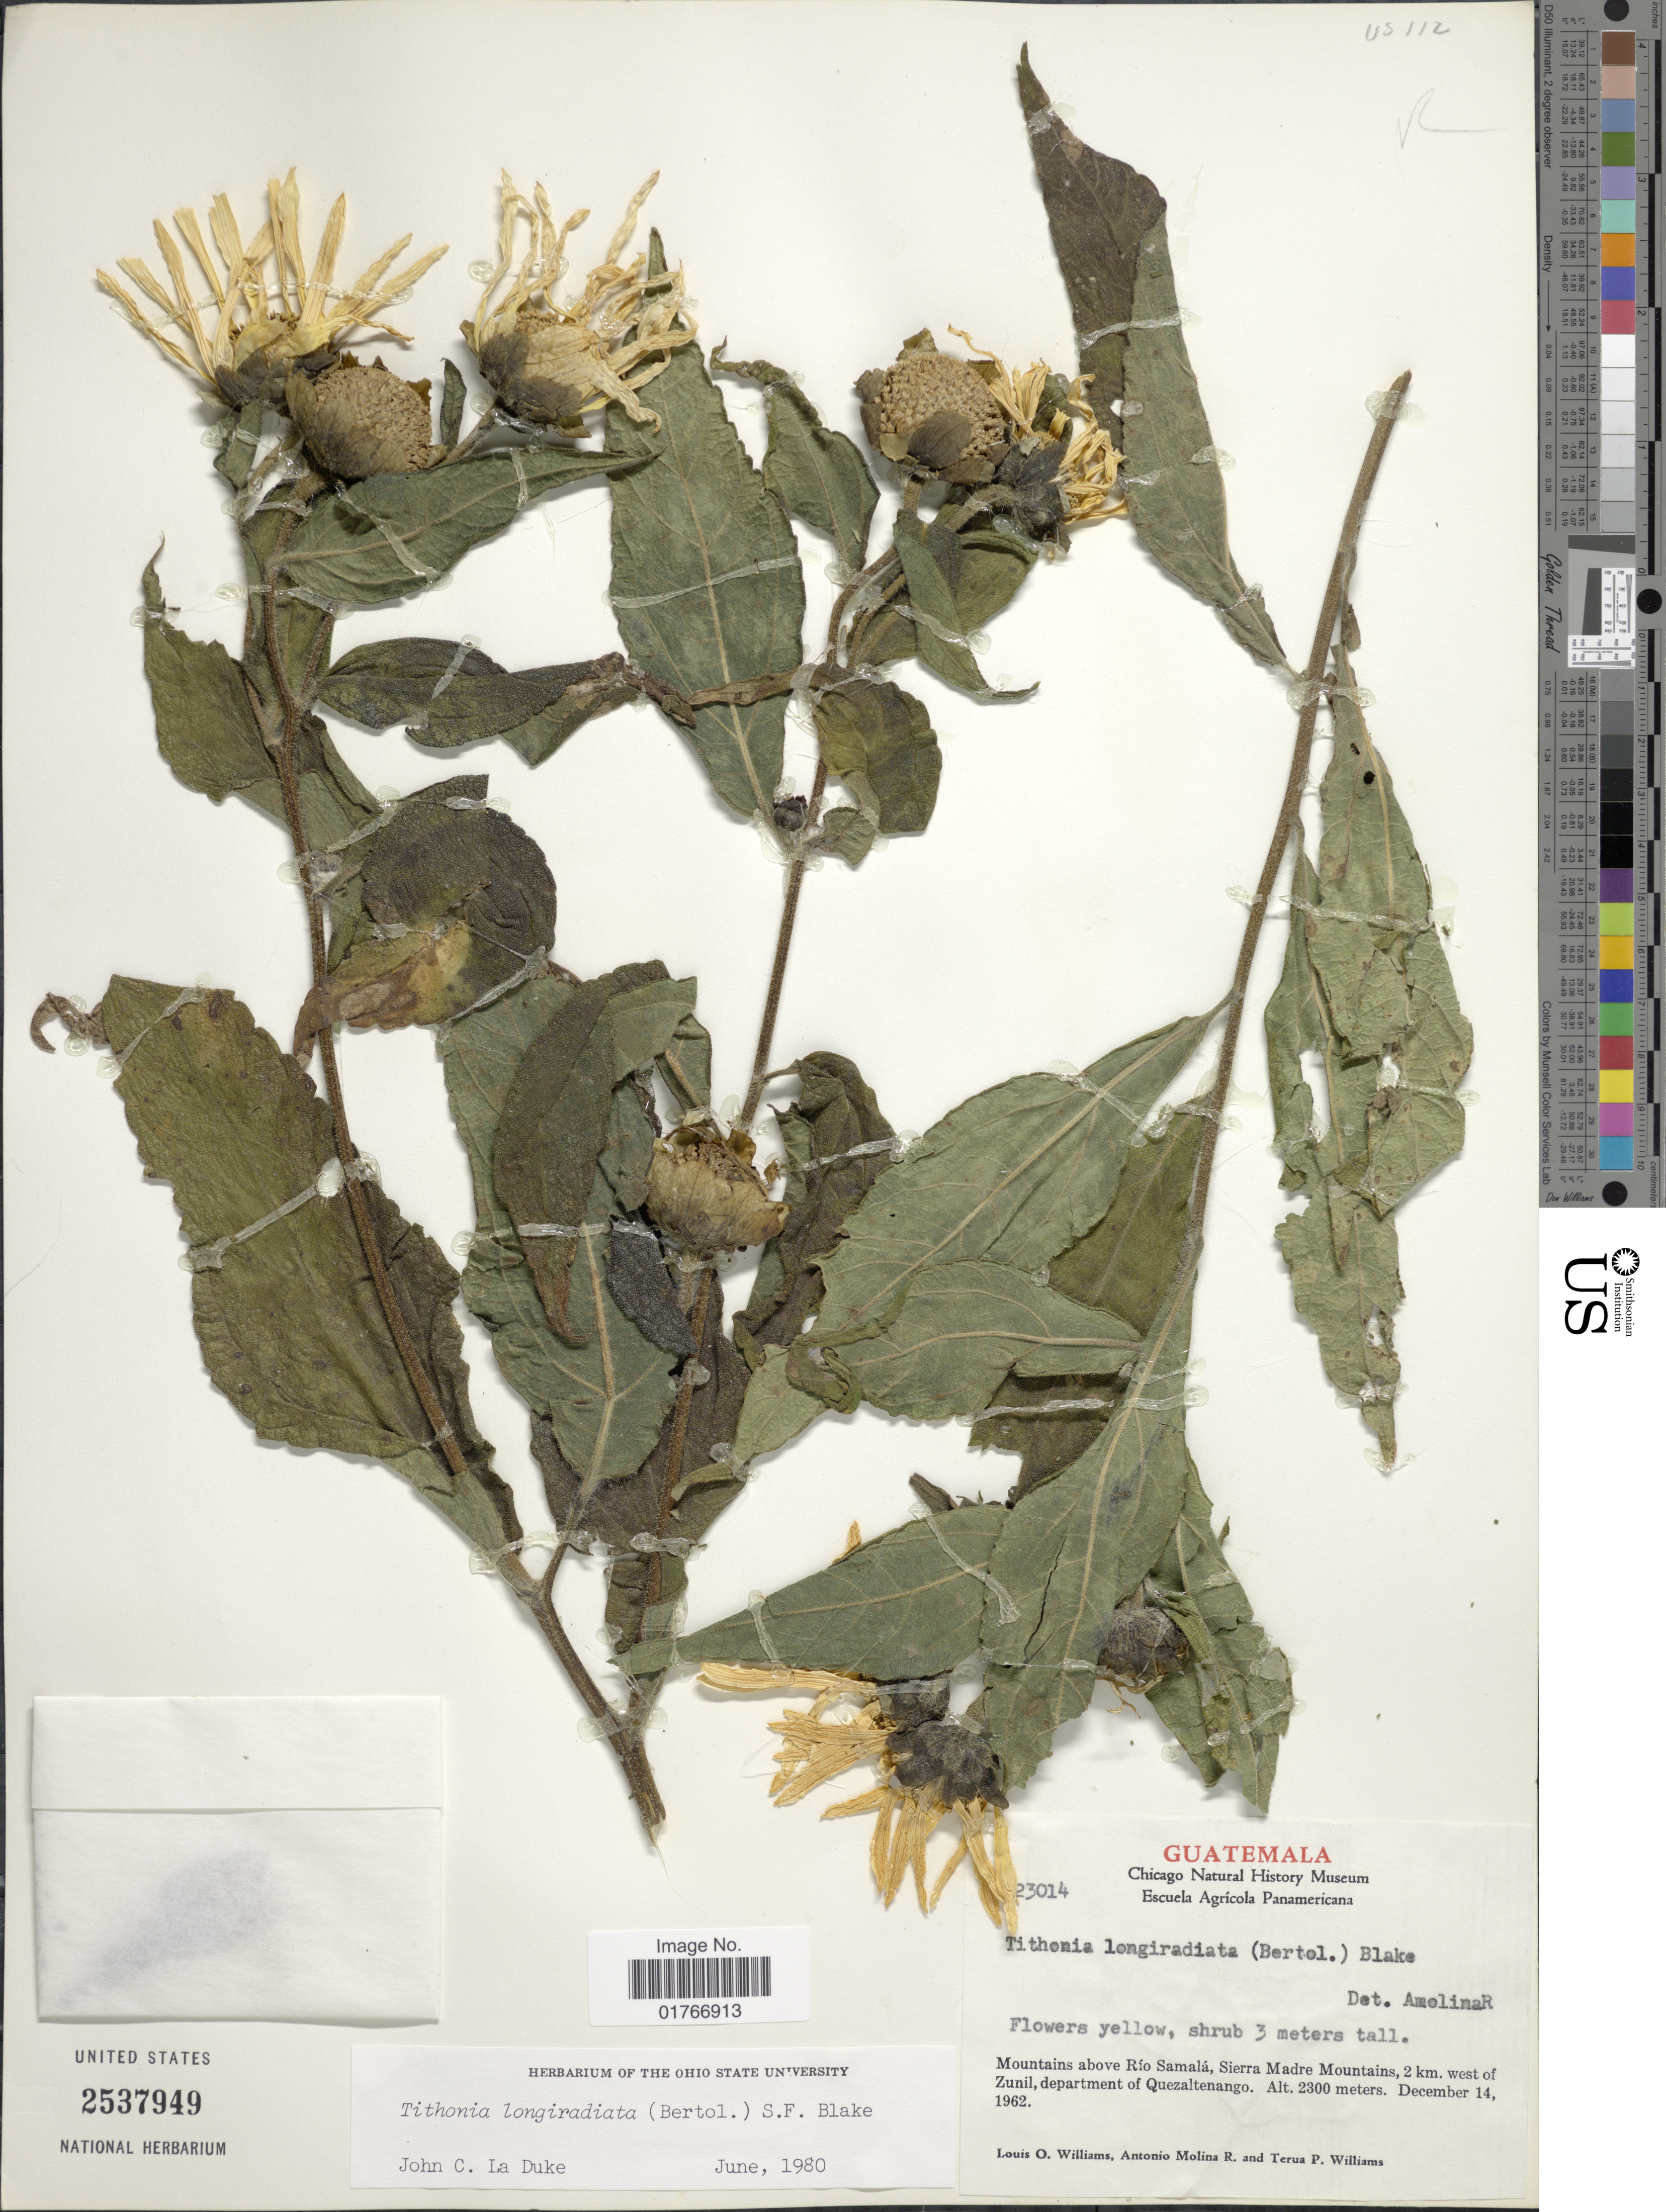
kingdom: Plantae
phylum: Tracheophyta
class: Magnoliopsida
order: Asterales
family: Asteraceae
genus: Tithonia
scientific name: Tithonia longiradiata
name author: (Bertol.) S.F. Blake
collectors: L. O. Williams, A. Molina R. & T. P. Williams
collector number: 23014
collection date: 1962-12-14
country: Guatemala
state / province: Quetzaltenango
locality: Mountains above Rio Samala, Sierra Madre Mountains, 2 km west of Zunil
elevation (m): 2300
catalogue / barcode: US 2537949